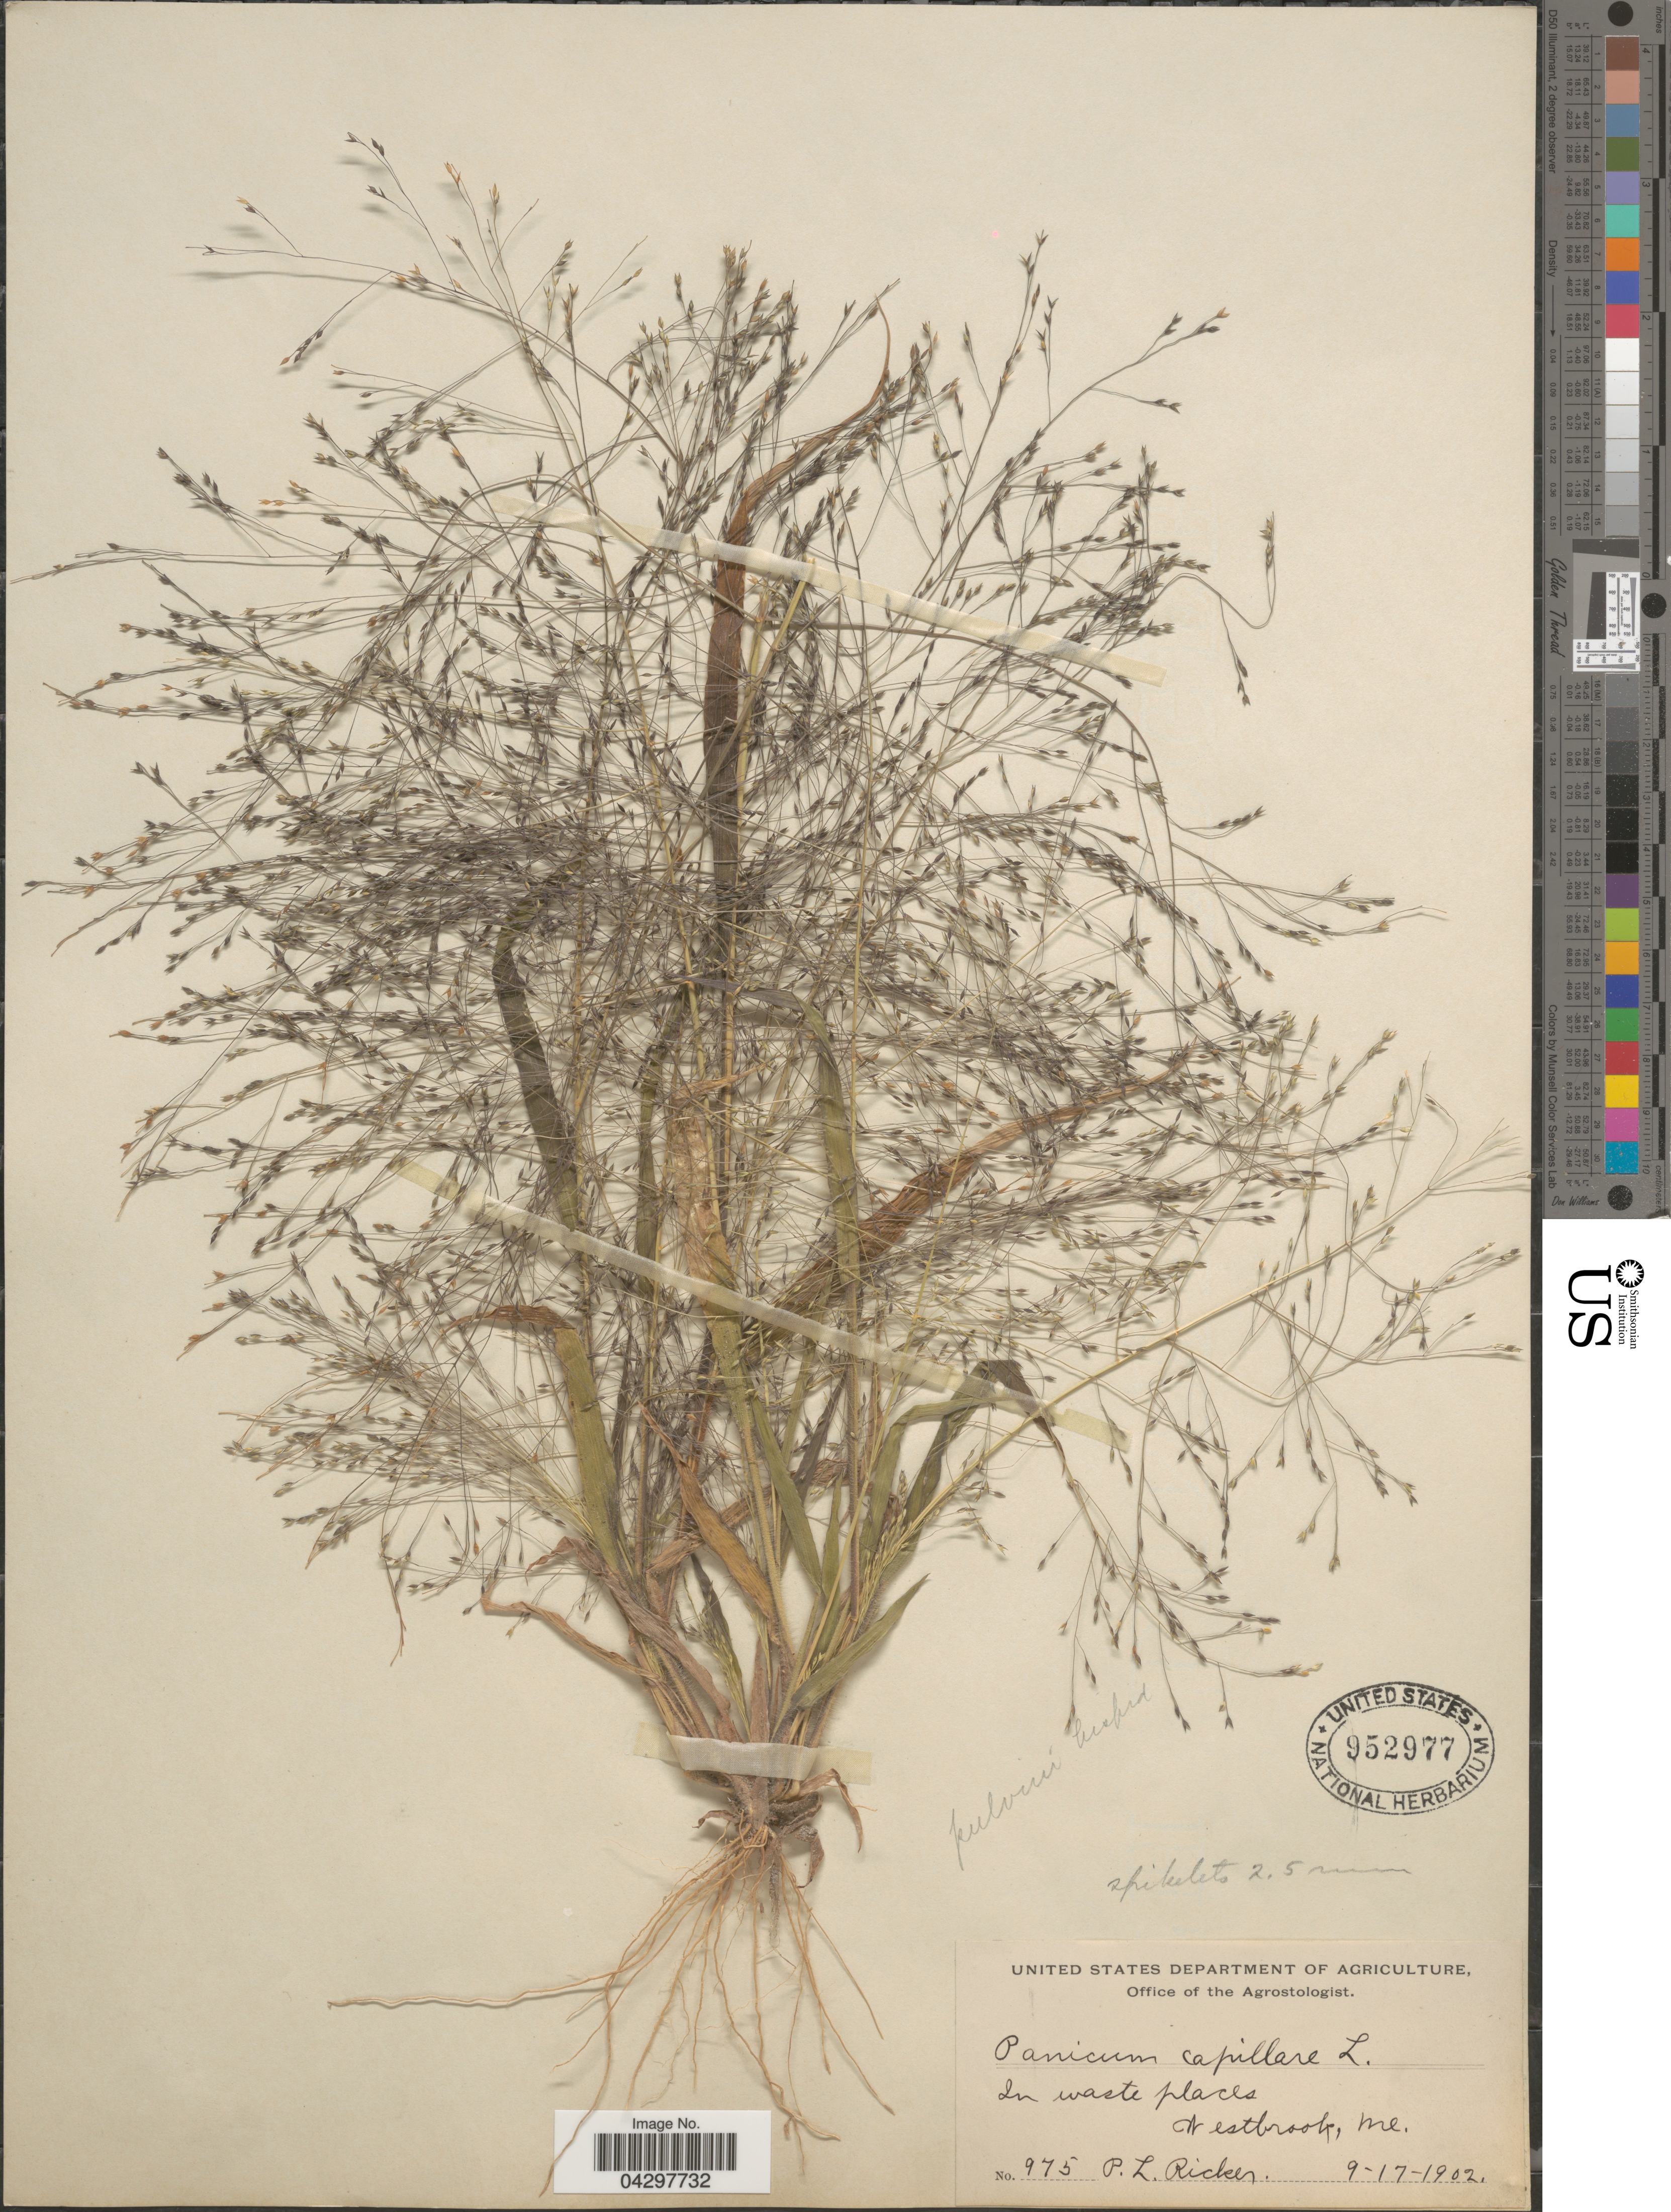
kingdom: Plantae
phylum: Tracheophyta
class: Liliopsida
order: Poales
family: Poaceae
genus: Panicum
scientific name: Panicum capillare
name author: L.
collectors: P. Ricker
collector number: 975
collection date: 1902-09-17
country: United States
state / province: Maine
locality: Westbrook.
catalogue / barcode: US 952977